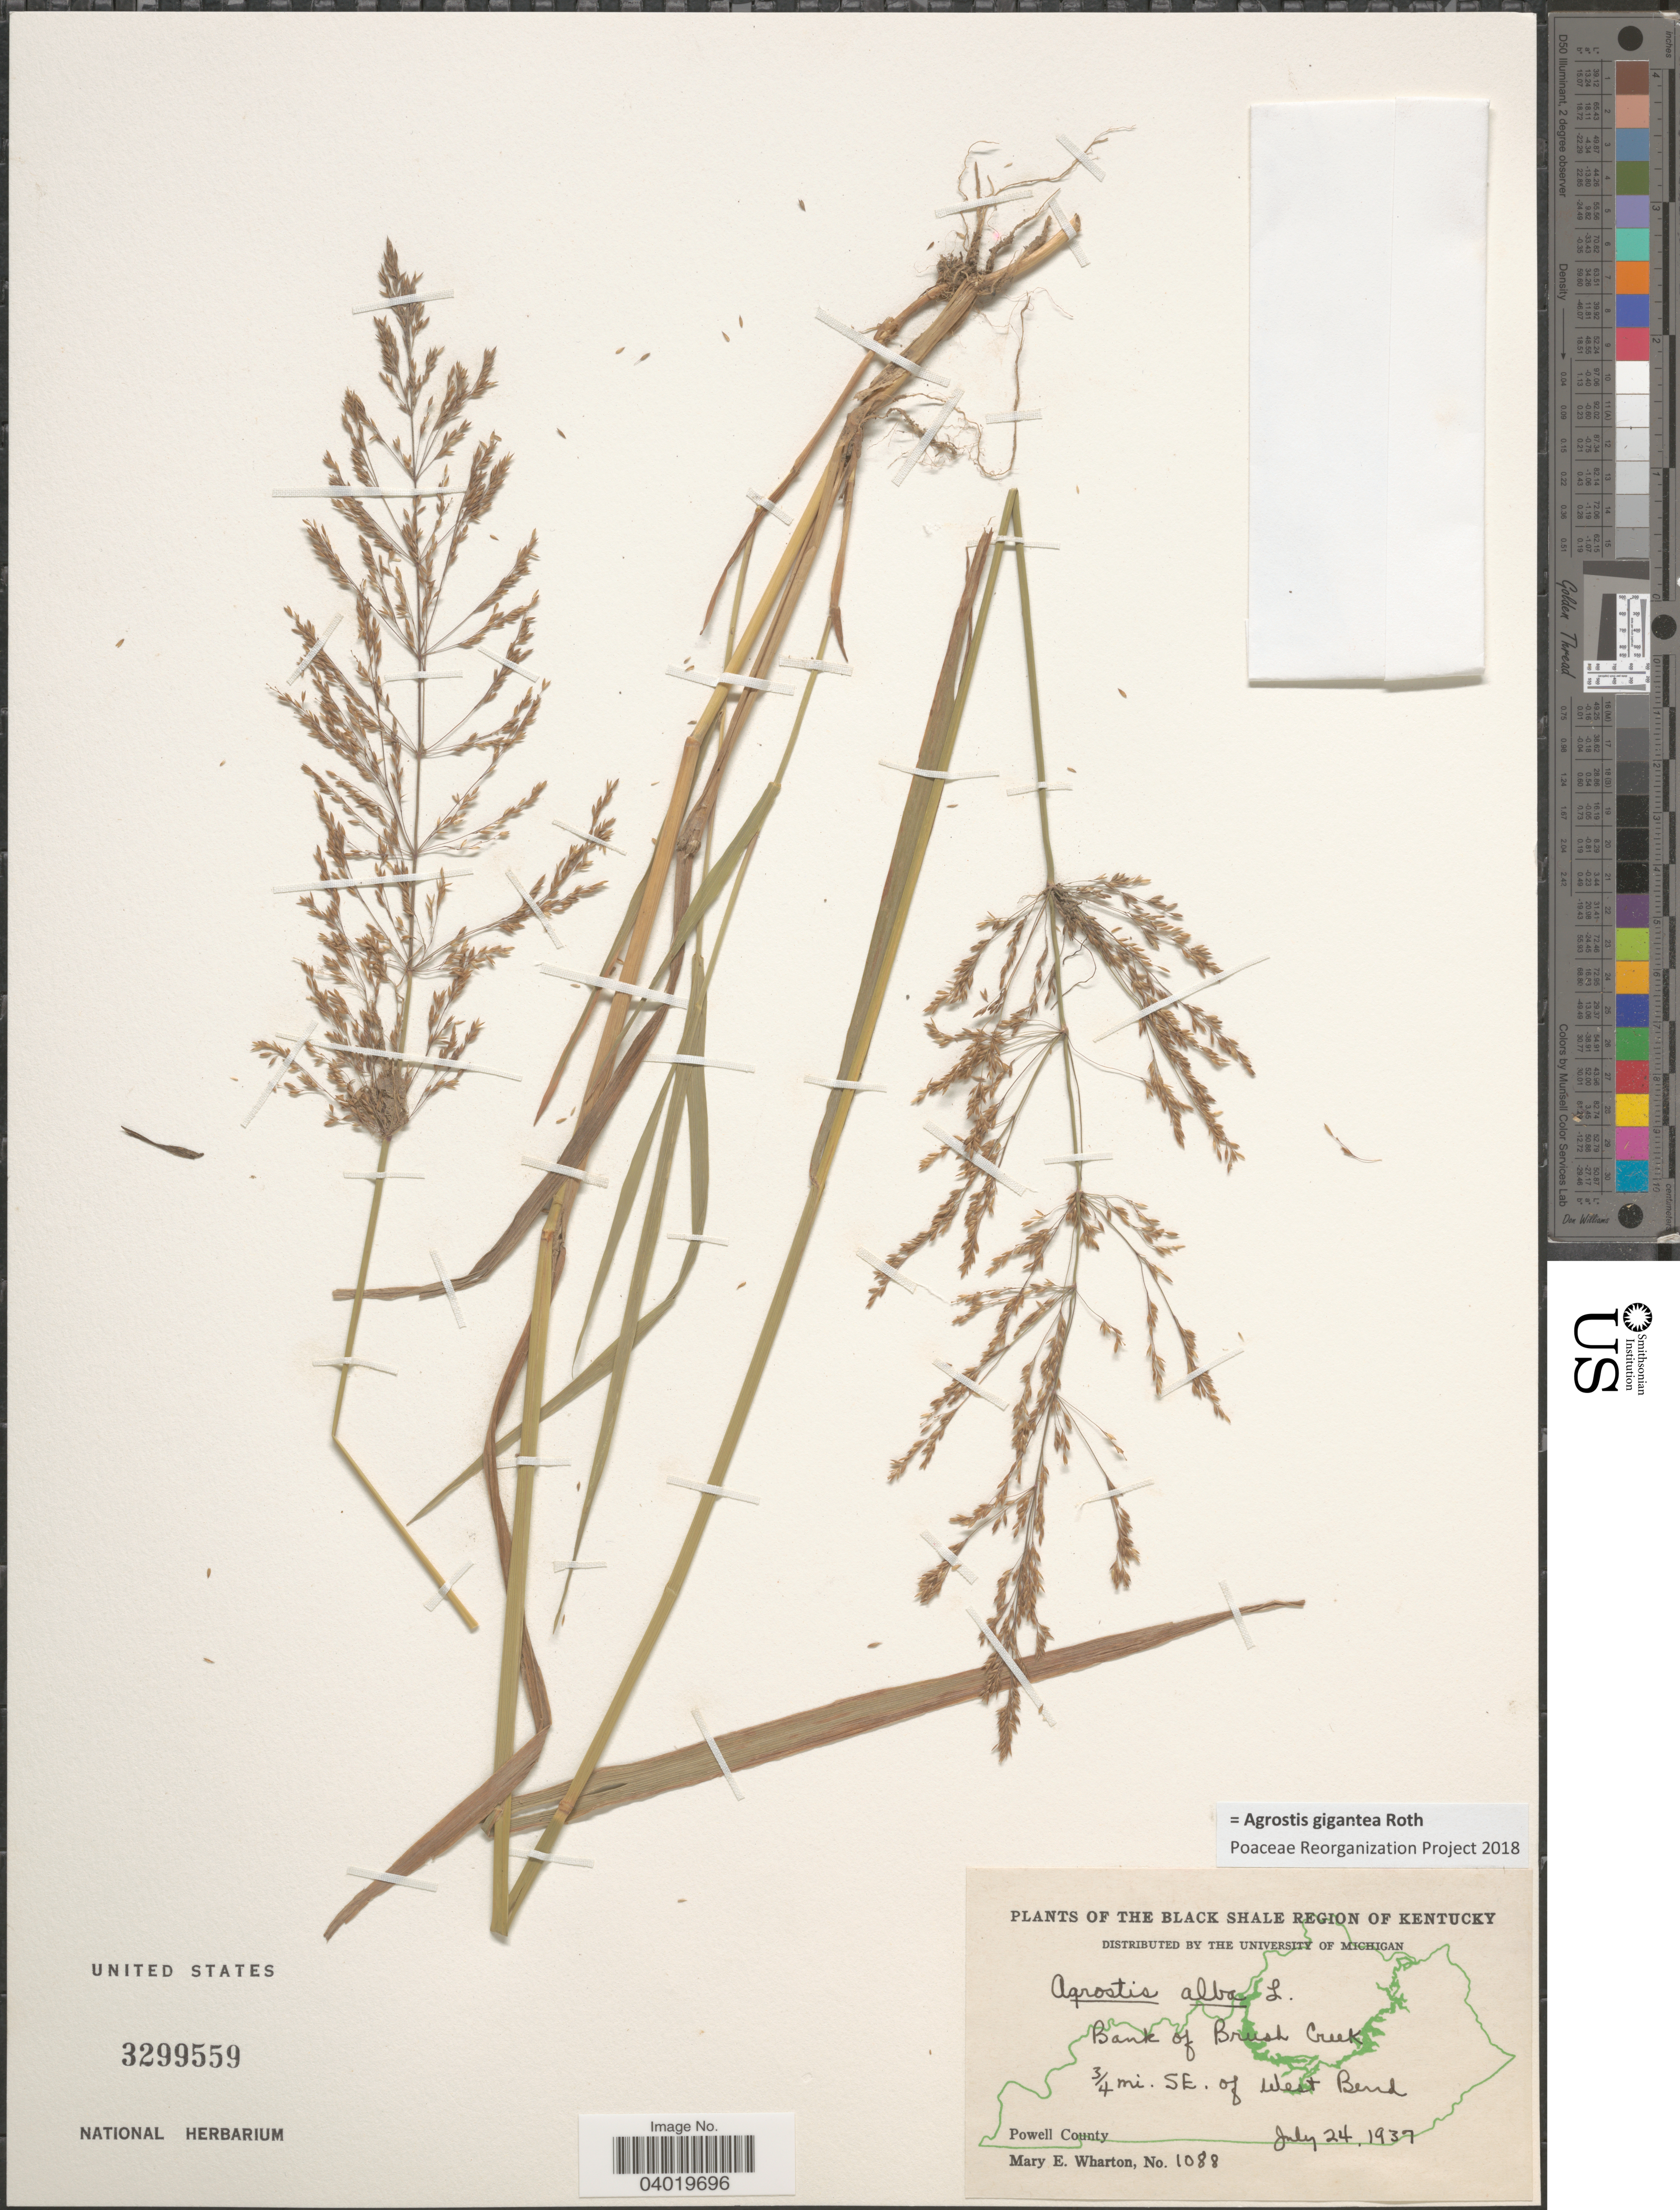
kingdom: Plantae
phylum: Tracheophyta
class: Liliopsida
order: Poales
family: Poaceae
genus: Agrostis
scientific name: Agrostis gigantea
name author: Roth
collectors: M. Wharton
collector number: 1088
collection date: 1937-07-24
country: United States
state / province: Kentucky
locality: The Black Shale Region of Kentucky. Bank of Brush Creek. ¾mi. SE. of West Bend. Powell County.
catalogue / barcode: US 3299559